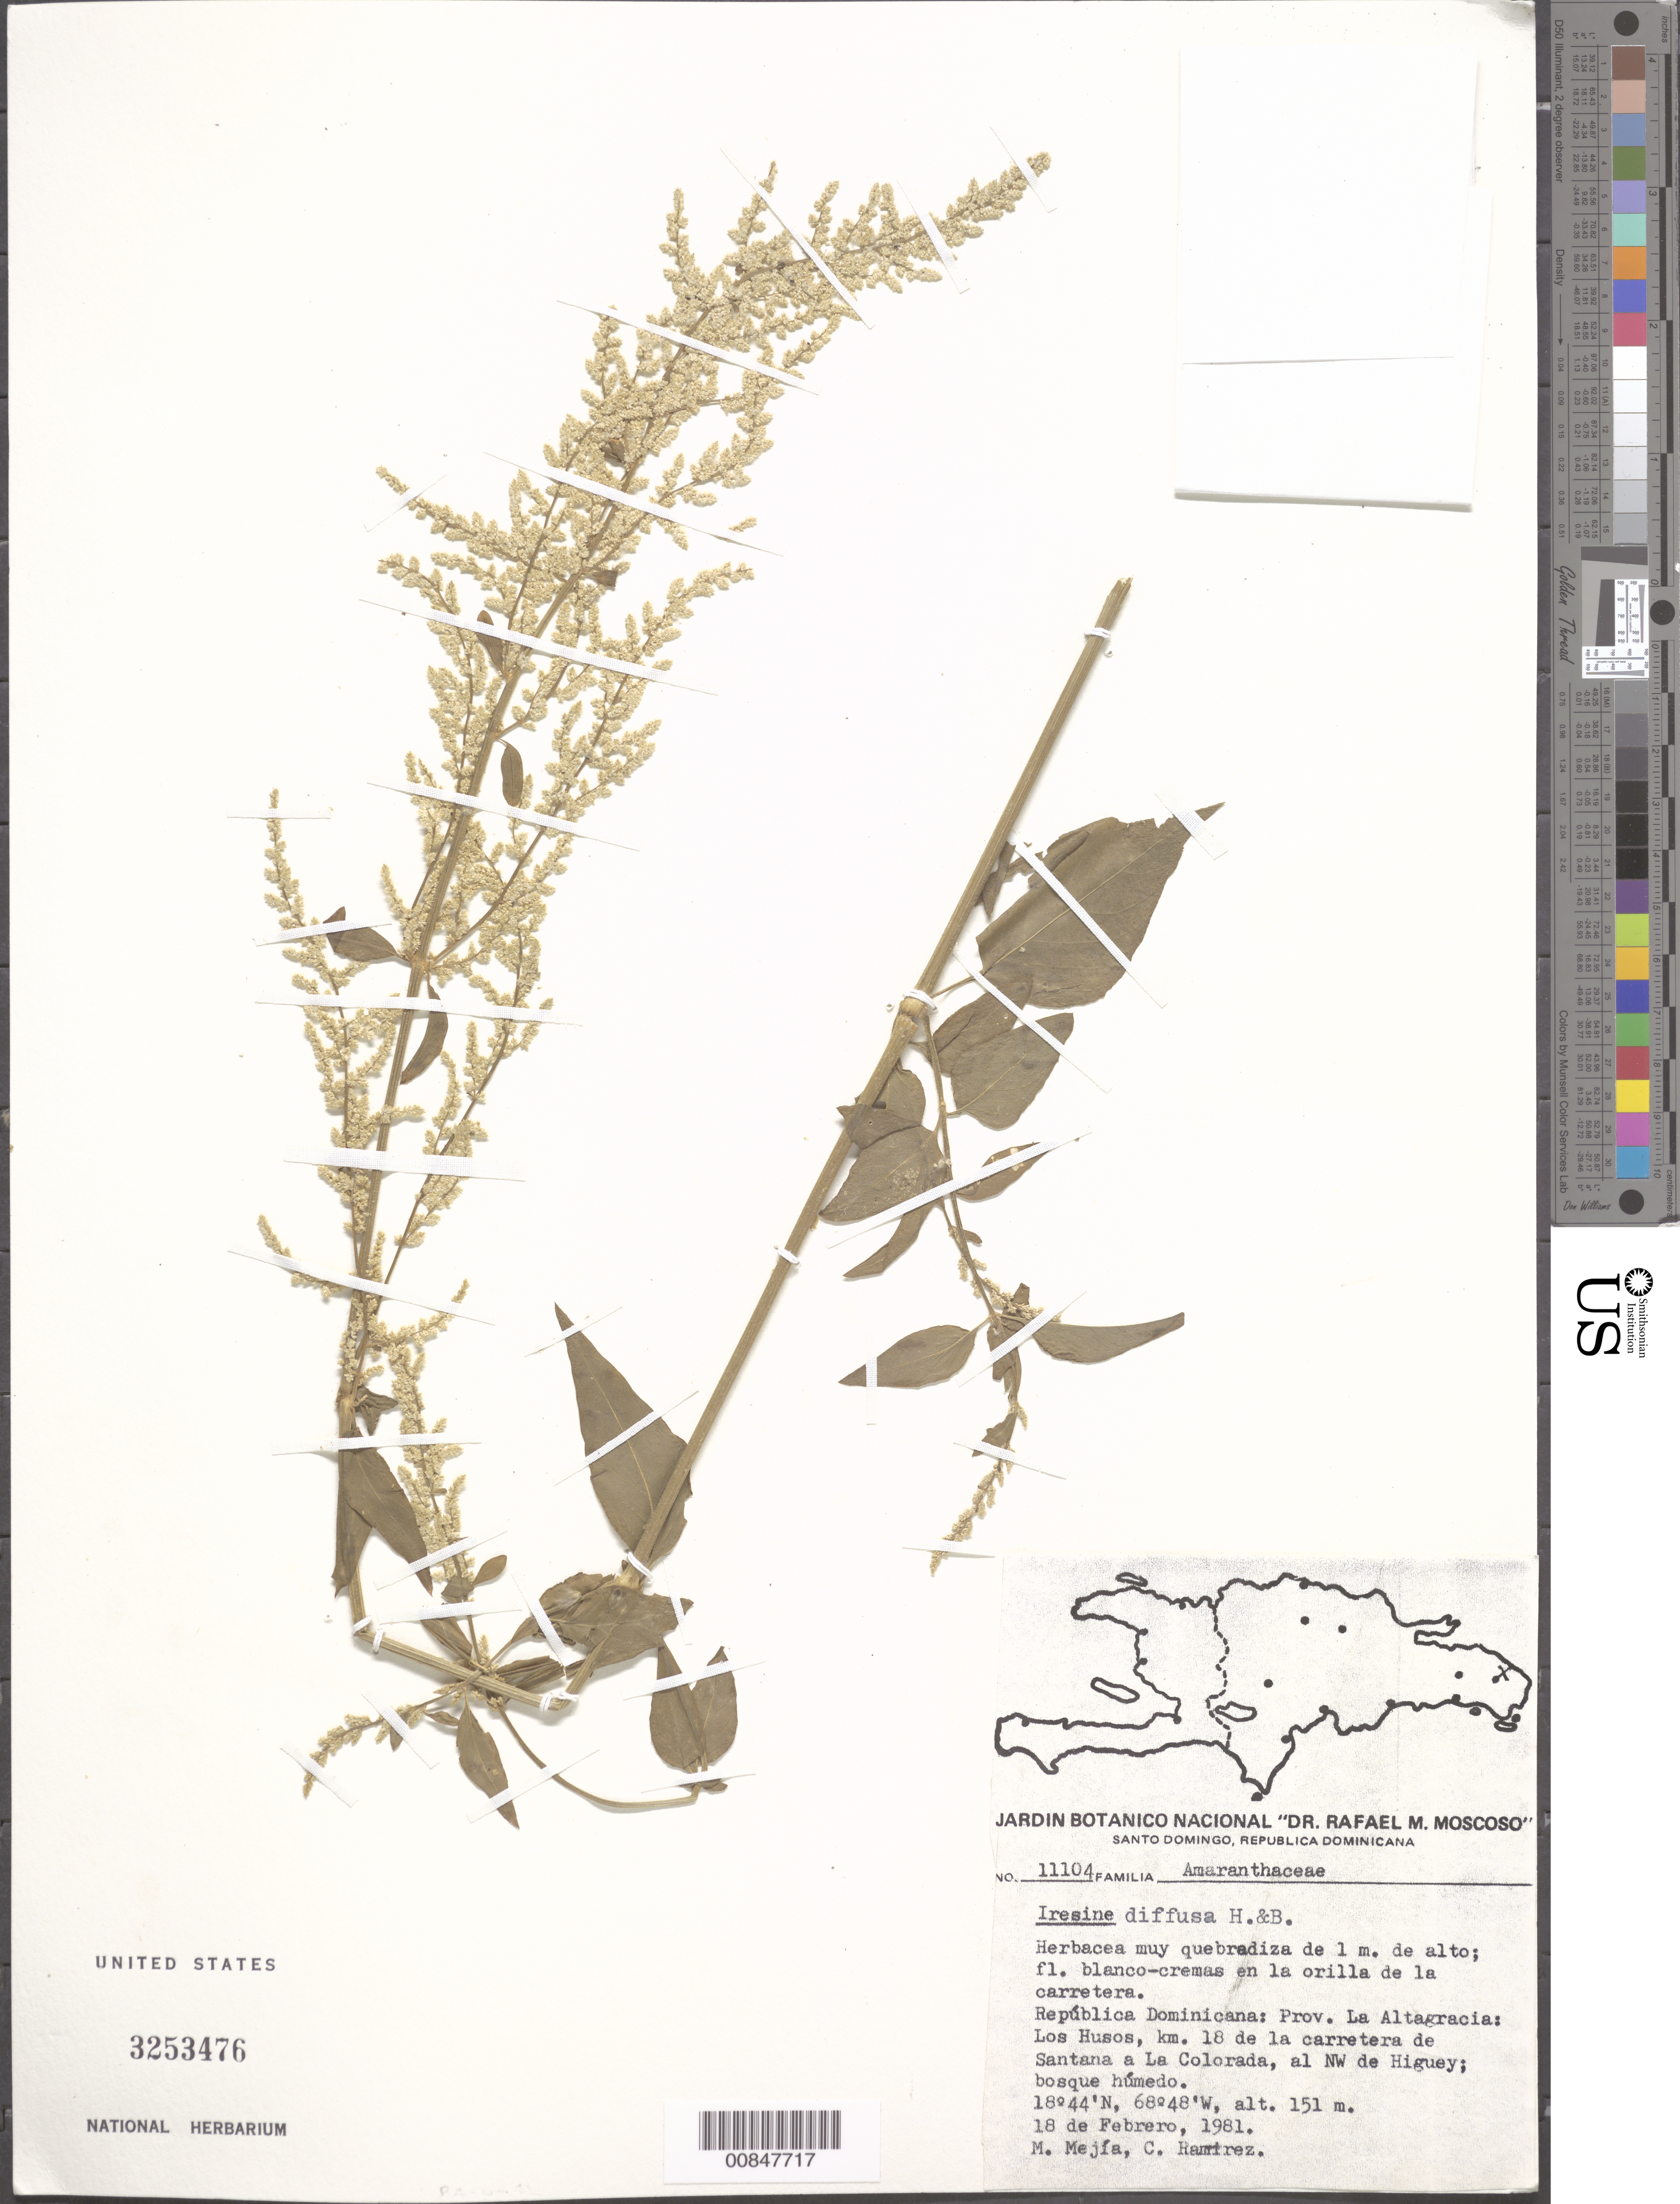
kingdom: Plantae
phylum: Tracheophyta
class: Magnoliopsida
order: Caryophyllales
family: Amaranthaceae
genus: Iresine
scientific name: Iresine diffusa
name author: Humb. & Bonpl. ex Willd.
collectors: M. Mejia & C. Ramirez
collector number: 11104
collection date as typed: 18 Feb 1981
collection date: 1981-02-18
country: Dominican Republic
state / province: La Altagracia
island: Hispaniola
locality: Los Husos, km. 18 de la carretera de Santana a La Colorada, al NW de Higüey.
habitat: En la orilla de la carretera. Bosque húmedo.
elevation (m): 151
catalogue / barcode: US 3253476